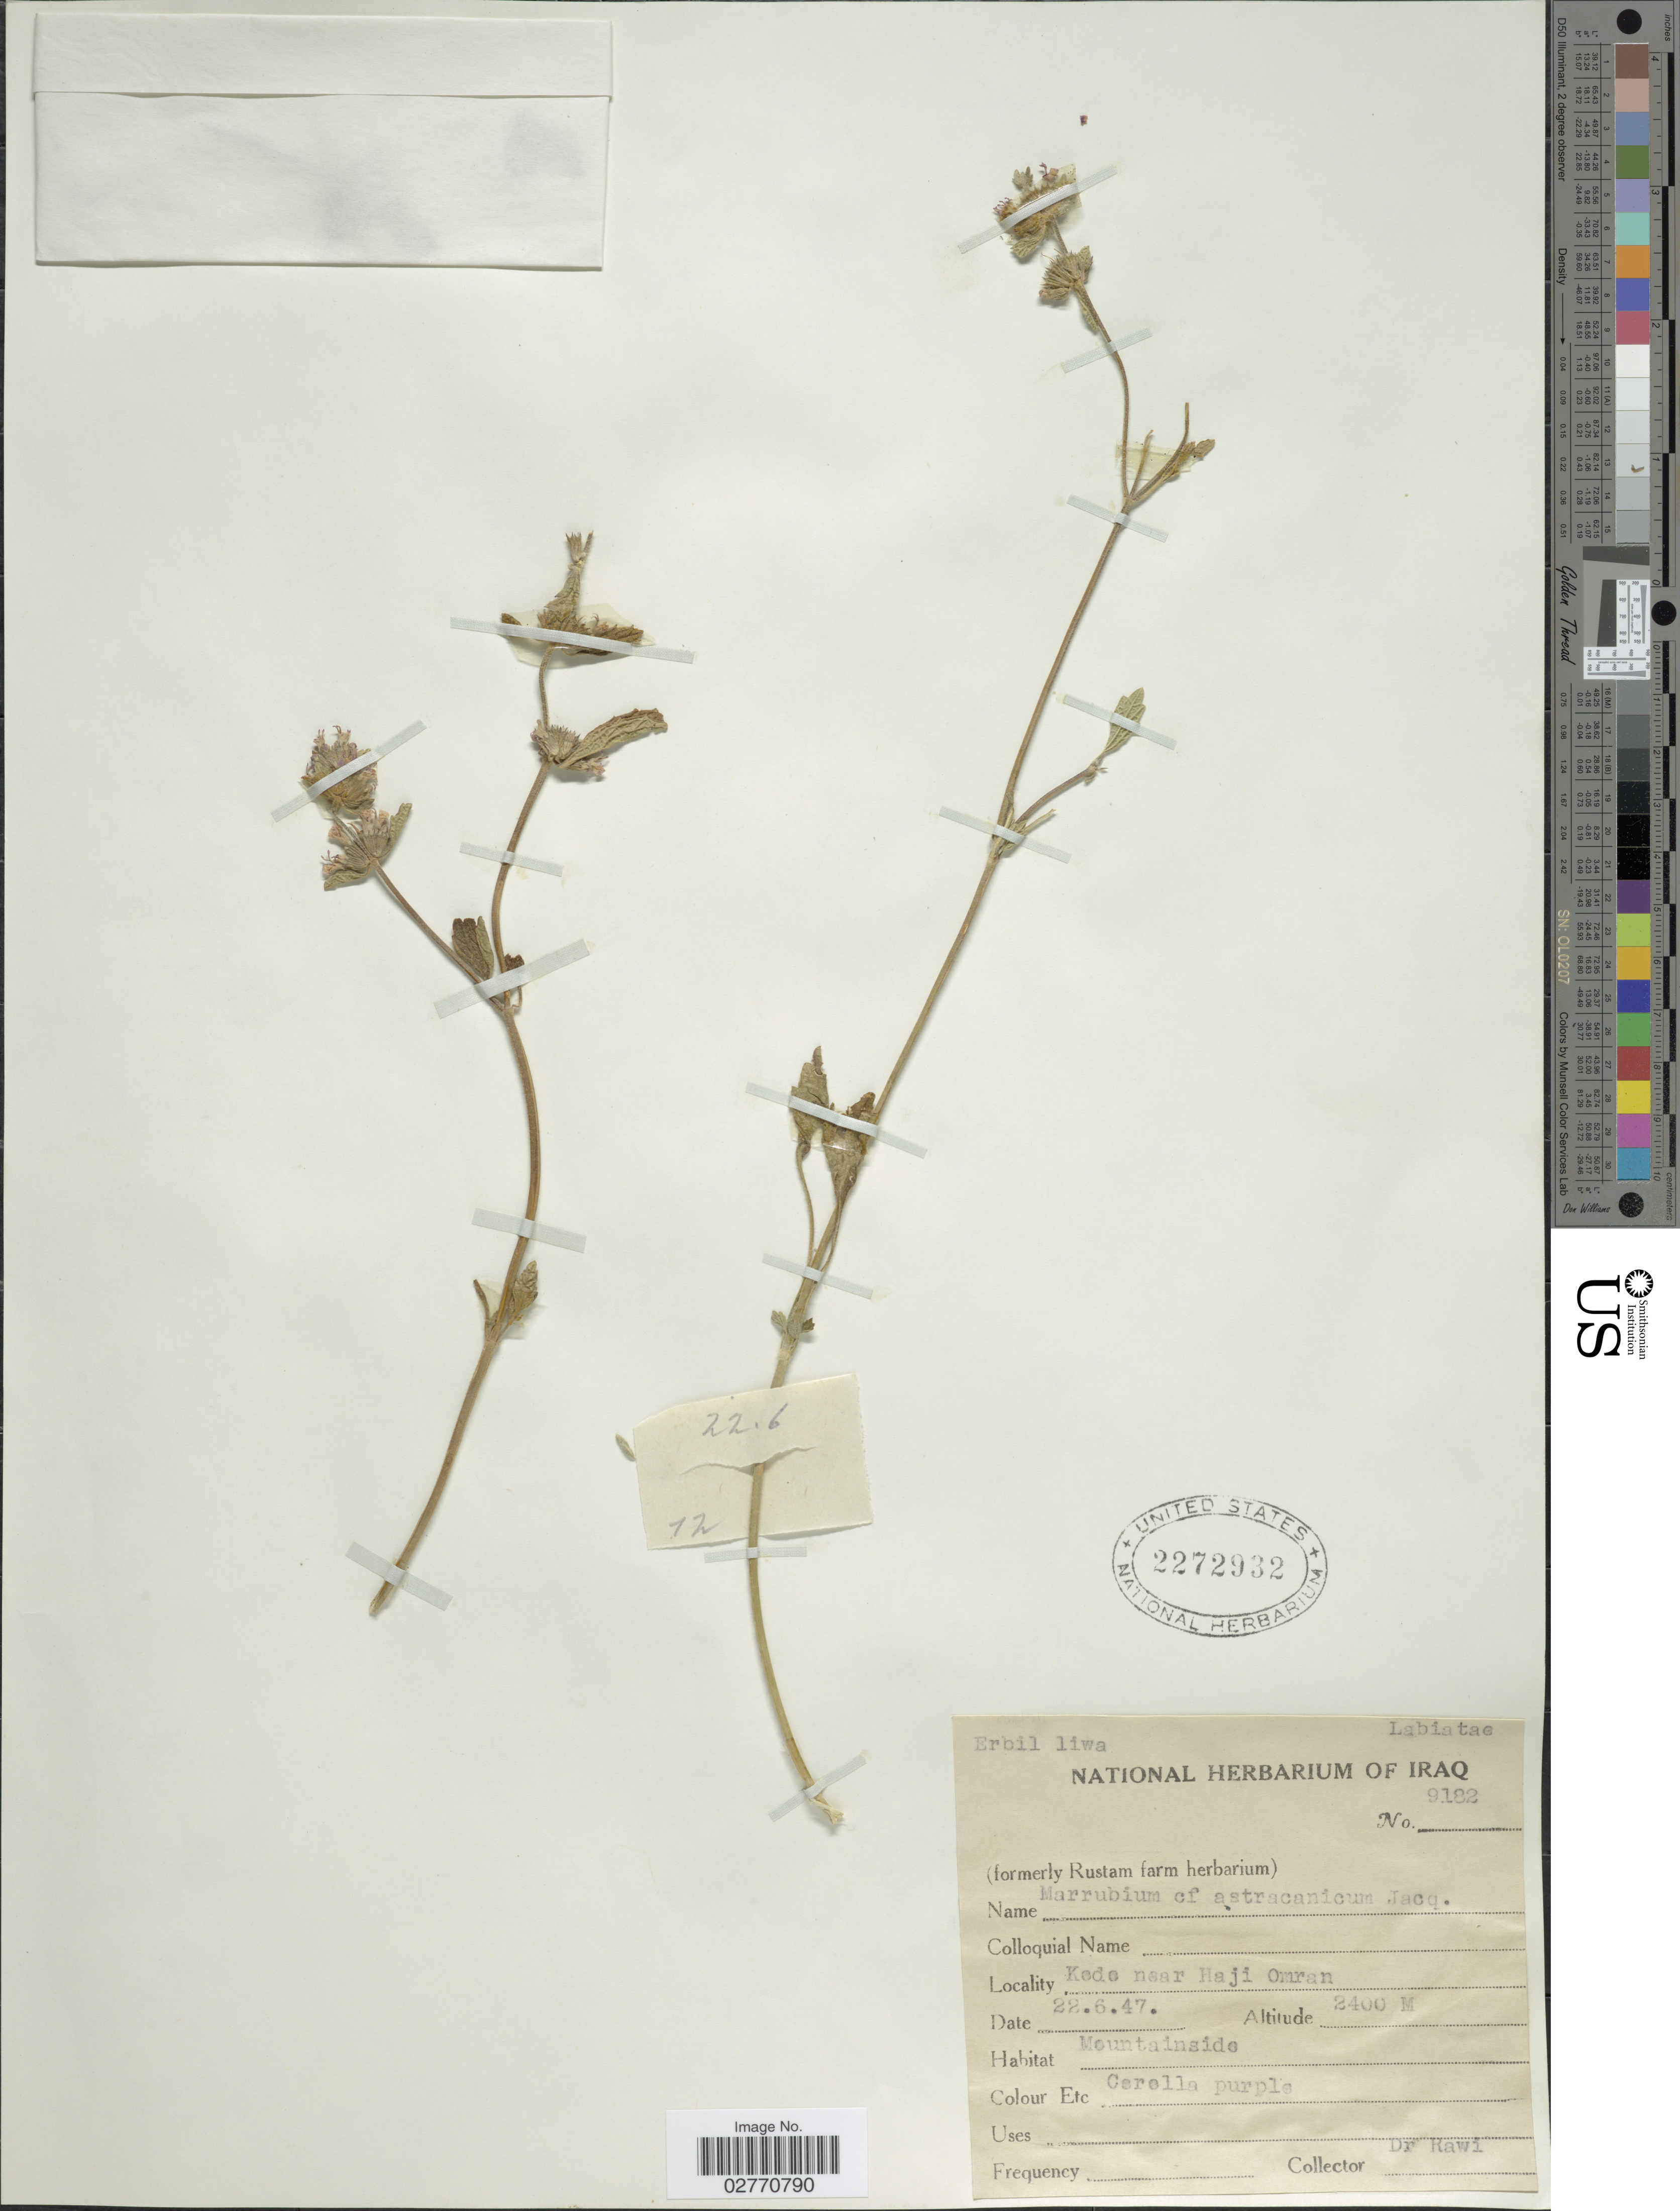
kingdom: Plantae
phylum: Tracheophyta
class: Magnoliopsida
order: Lamiales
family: Lamiaceae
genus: Marrubium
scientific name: Marrubium astracanicum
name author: Jacq.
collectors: -. Rawi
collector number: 9182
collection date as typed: Transcribed d/m/y: 22/6/47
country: Iraq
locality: Kede near Haji Omran.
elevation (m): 2400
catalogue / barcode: US 2272932